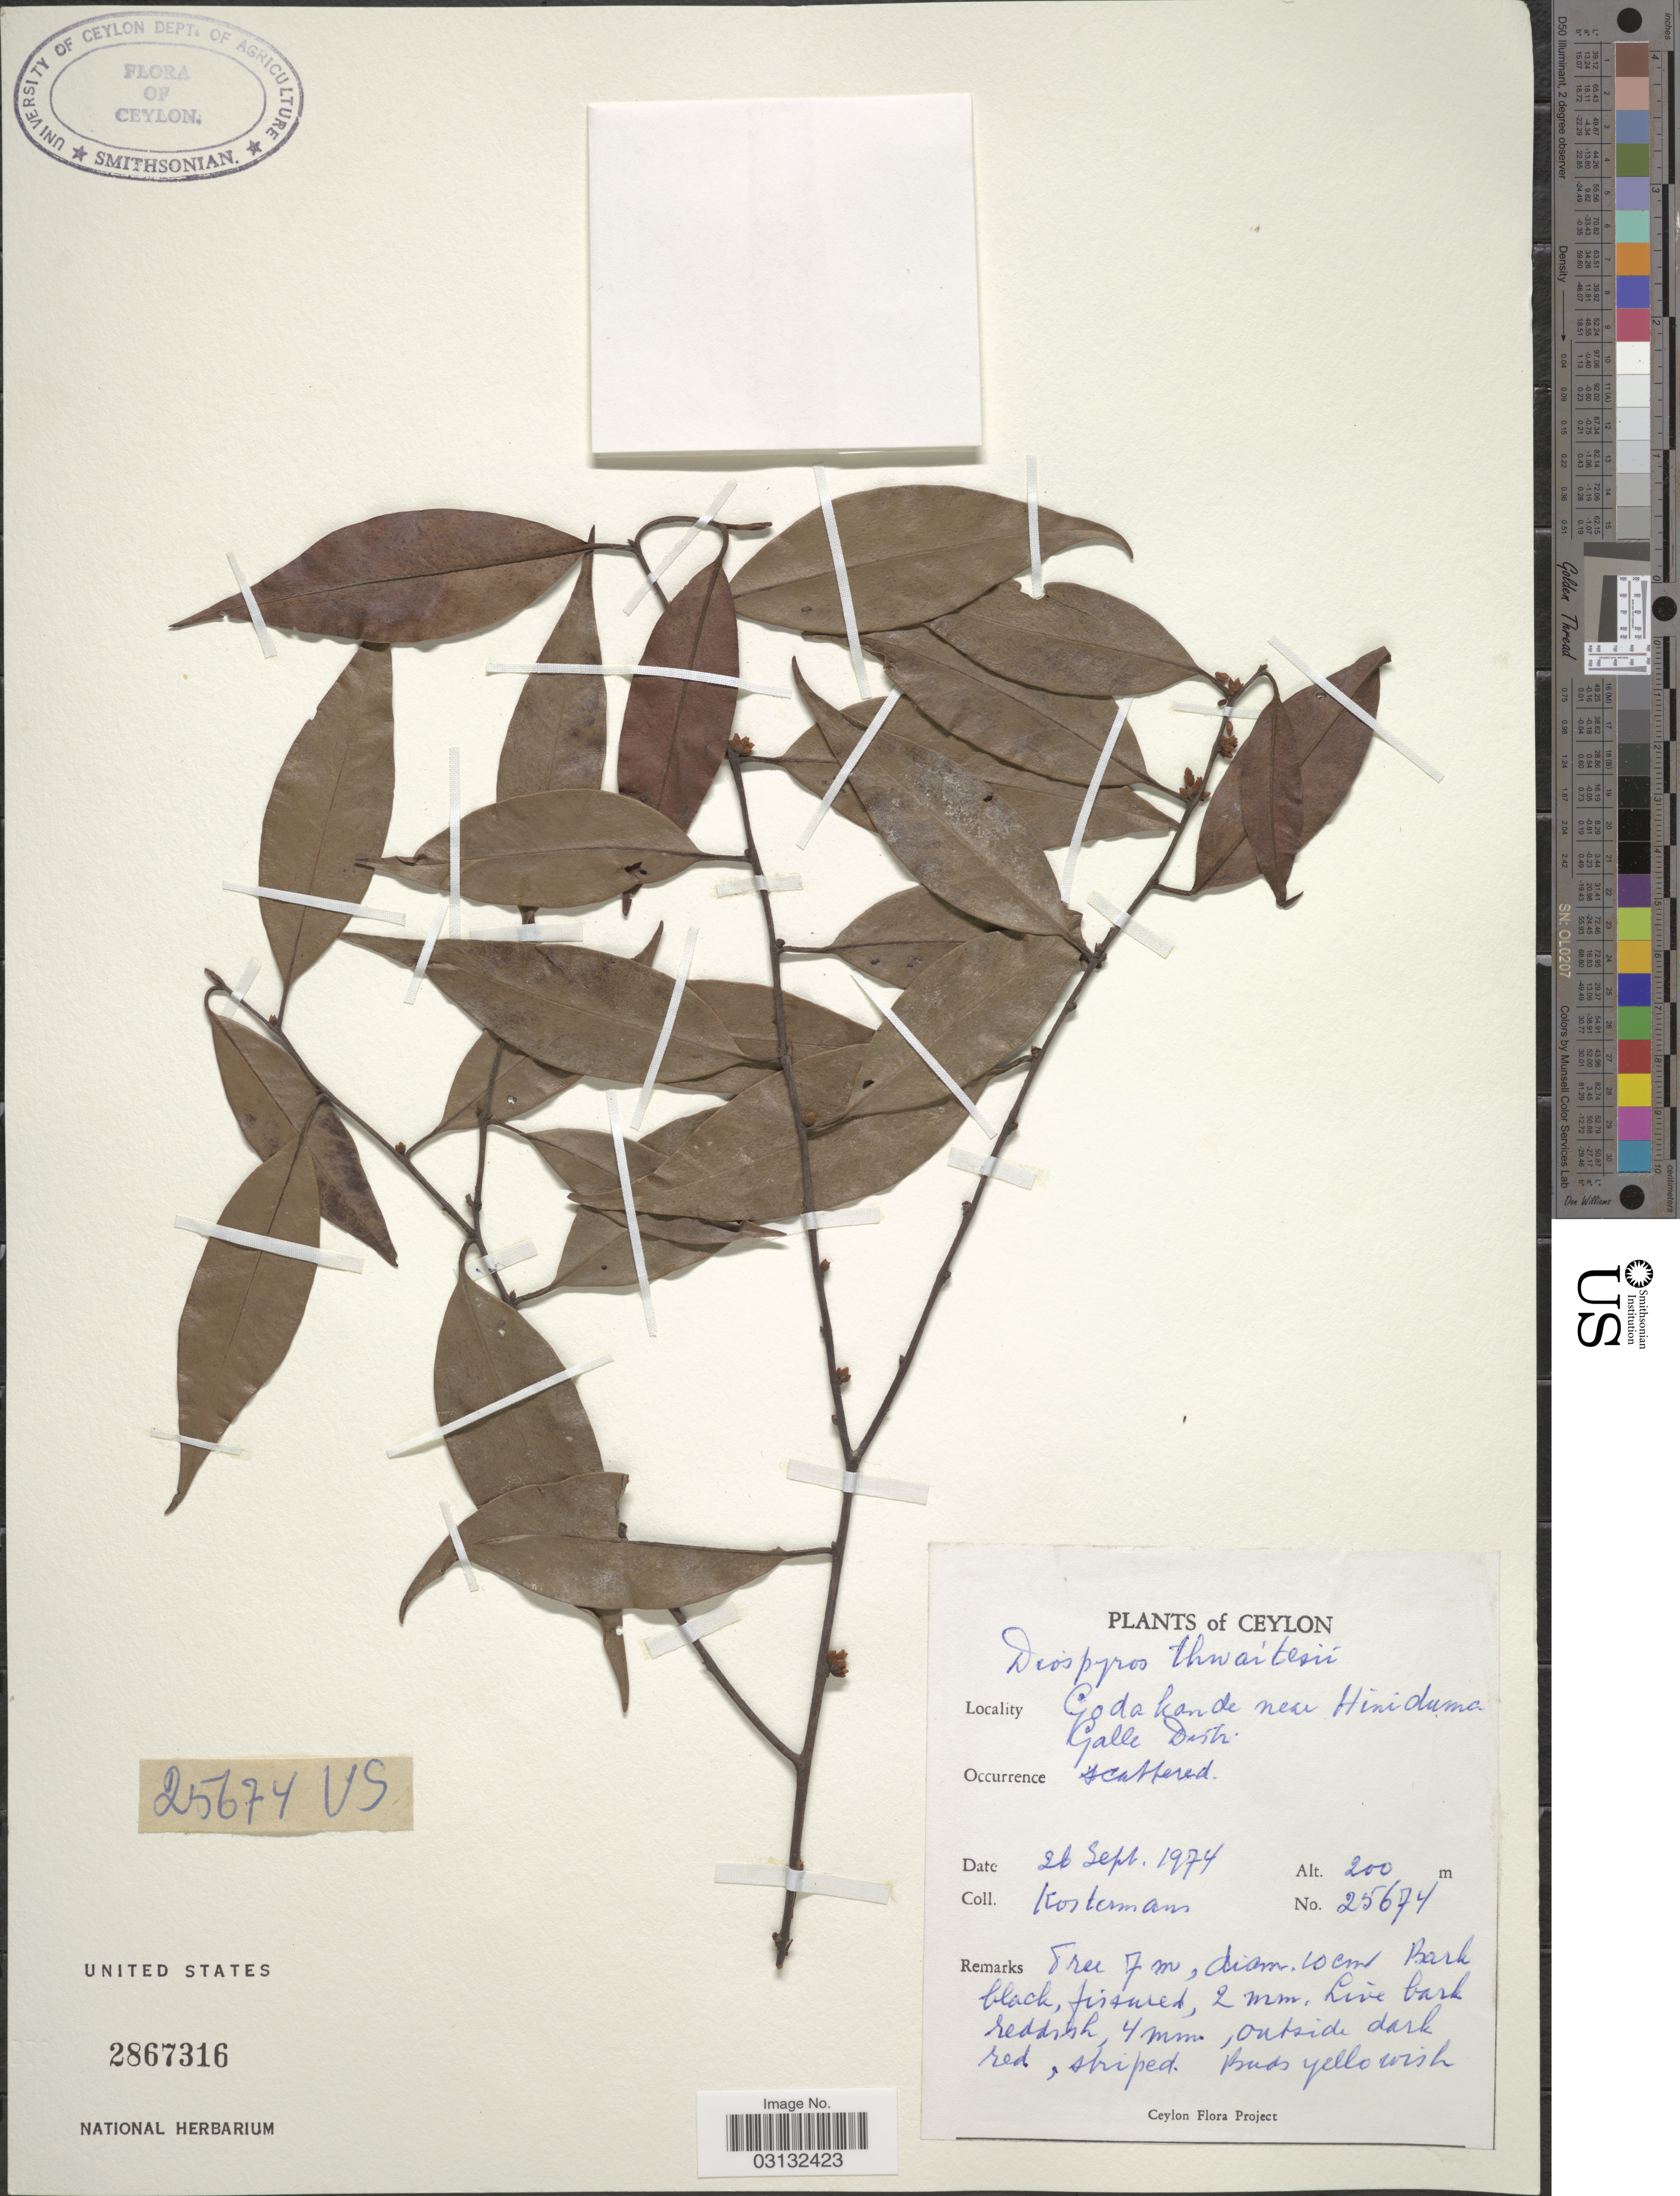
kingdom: Plantae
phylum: Tracheophyta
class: Magnoliopsida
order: Ericales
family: Ebenaceae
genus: Diospyros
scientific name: Diospyros thwaitesii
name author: Bedd.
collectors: Kostermans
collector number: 25674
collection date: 1974-09-26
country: Sri Lanka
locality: Ceylon. Godakande near Hiniduma Galle Distr.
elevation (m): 200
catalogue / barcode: US 2867316